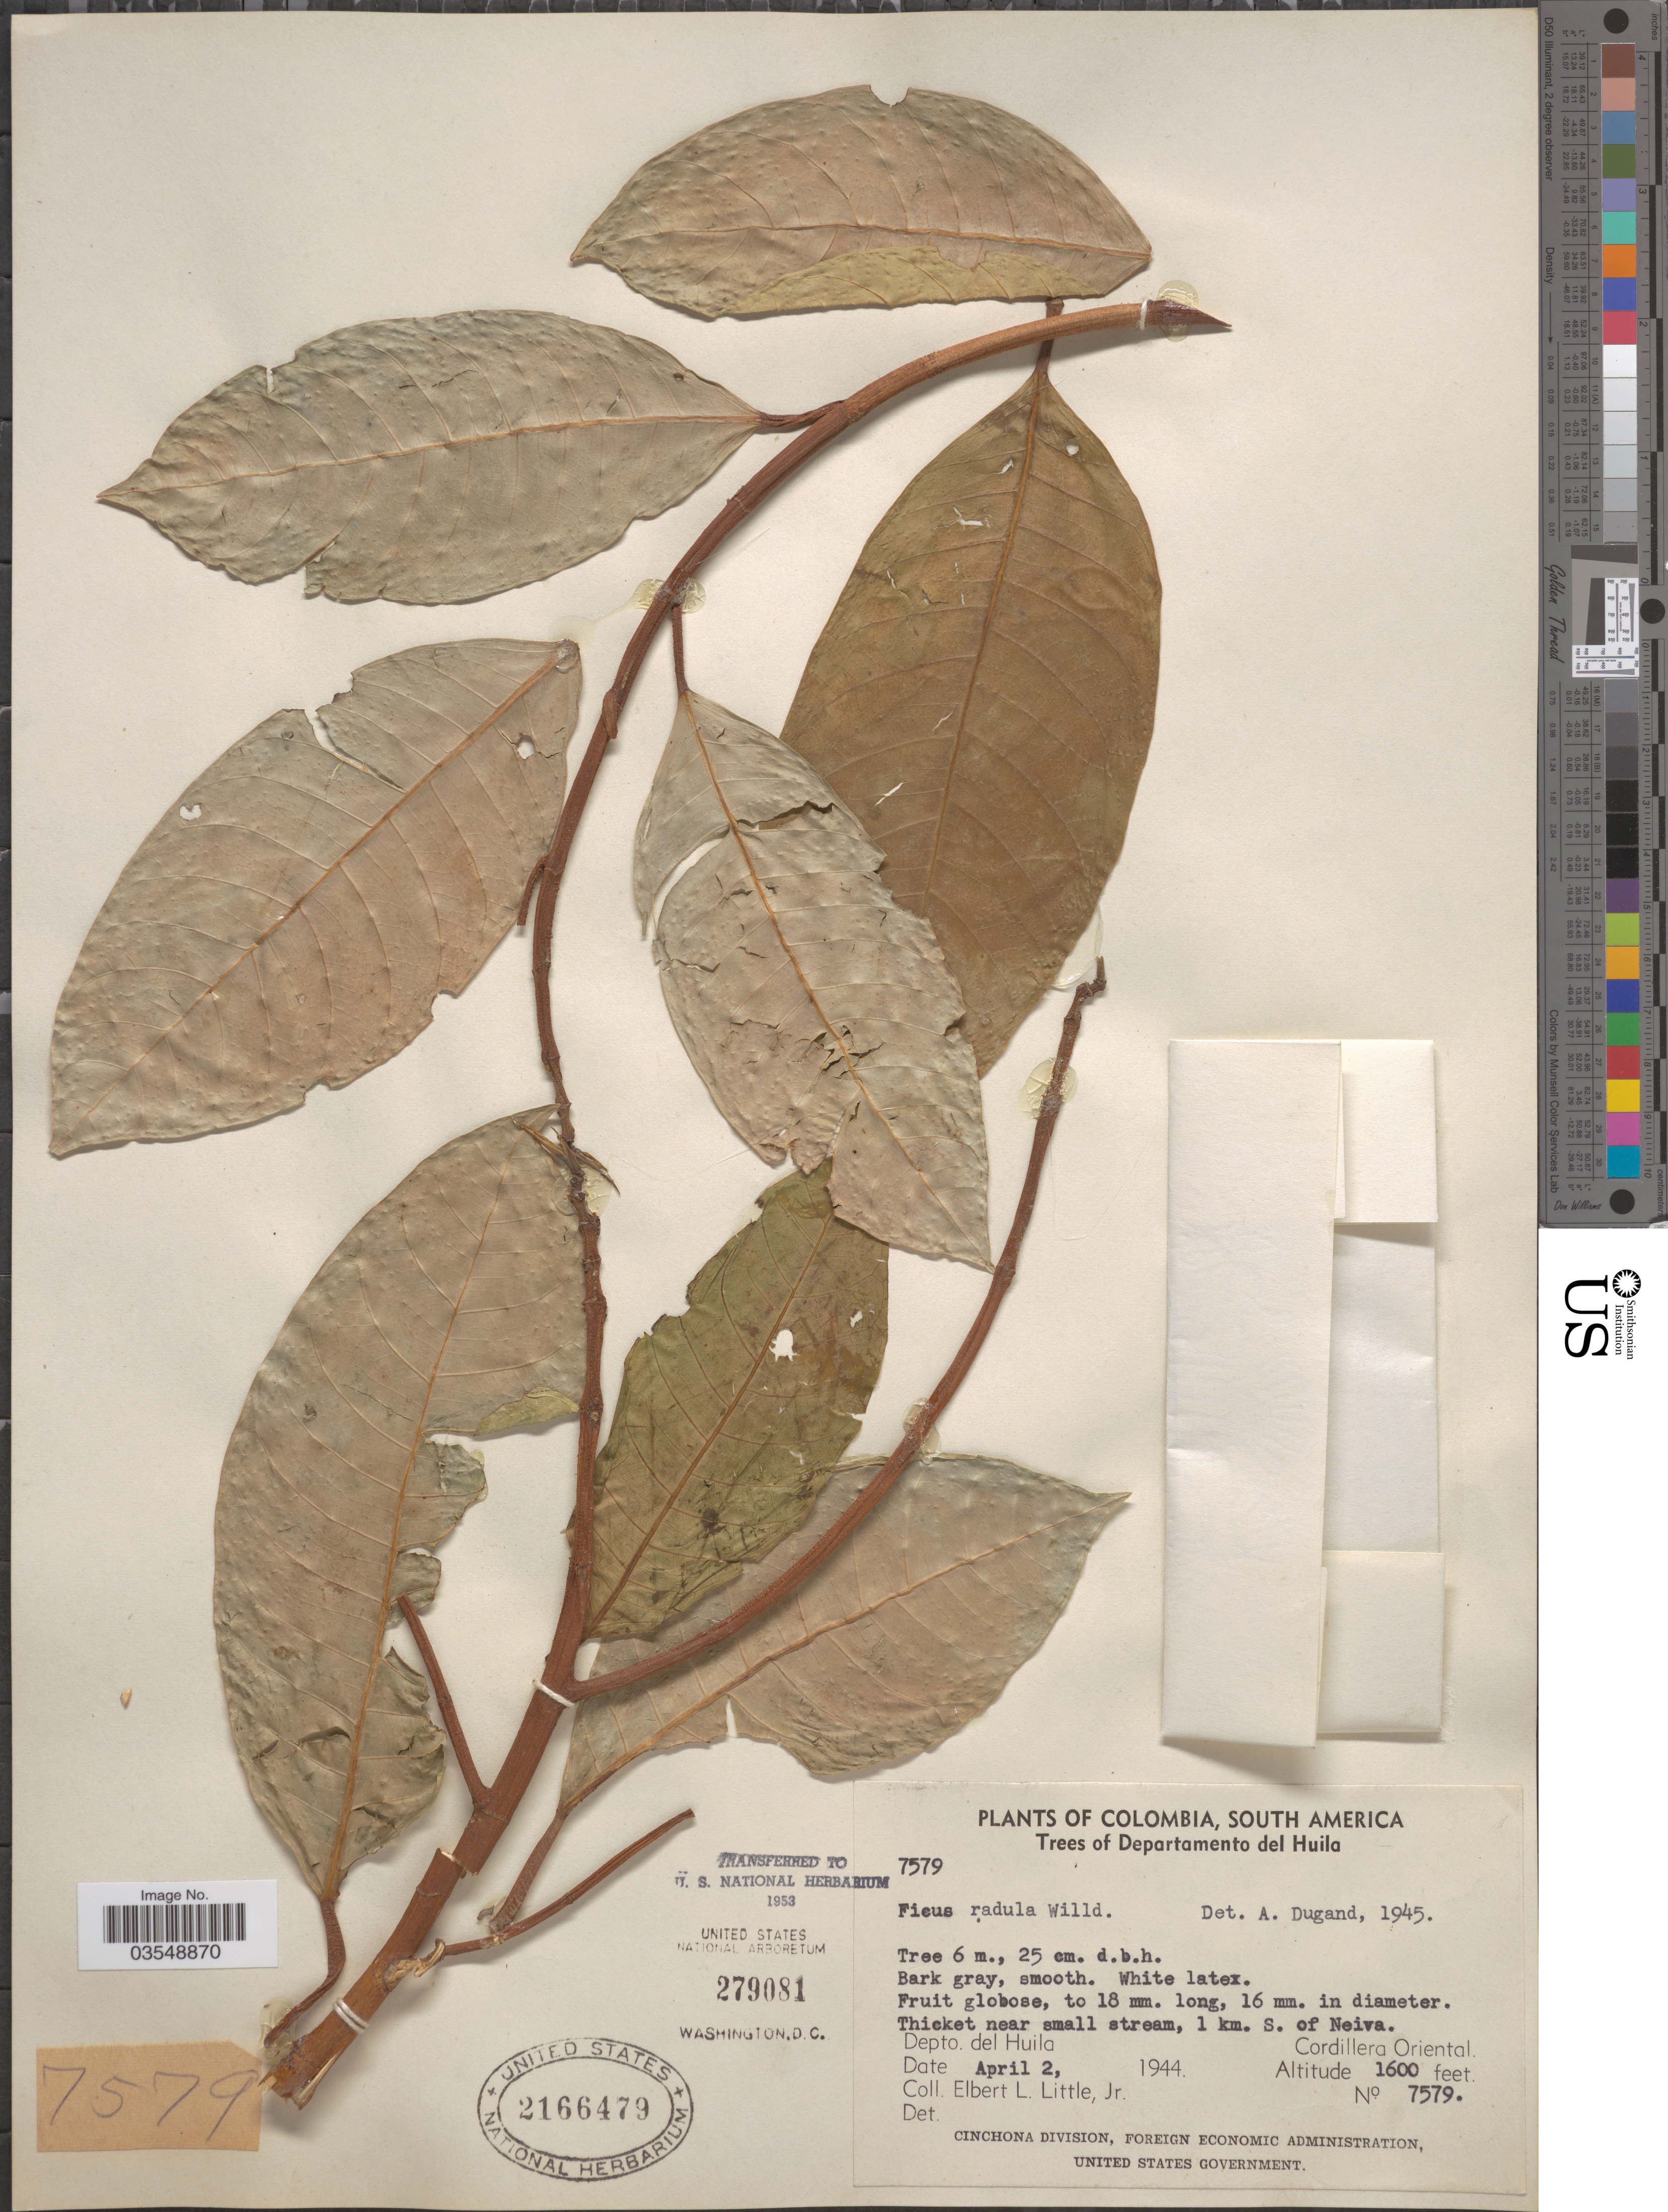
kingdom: Plantae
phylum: Tracheophyta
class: Magnoliopsida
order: Rosales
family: Moraceae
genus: Ficus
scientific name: Ficus radula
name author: Humb. & Bonpl. ex Willd.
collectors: E. L. Little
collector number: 7579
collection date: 1944-04-02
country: Colombia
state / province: Huila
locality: Departamento del Huila. Thicket near small stream, 1 km. S. of Neiva. Cordillera Oriental.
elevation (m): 488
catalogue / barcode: US 2166479